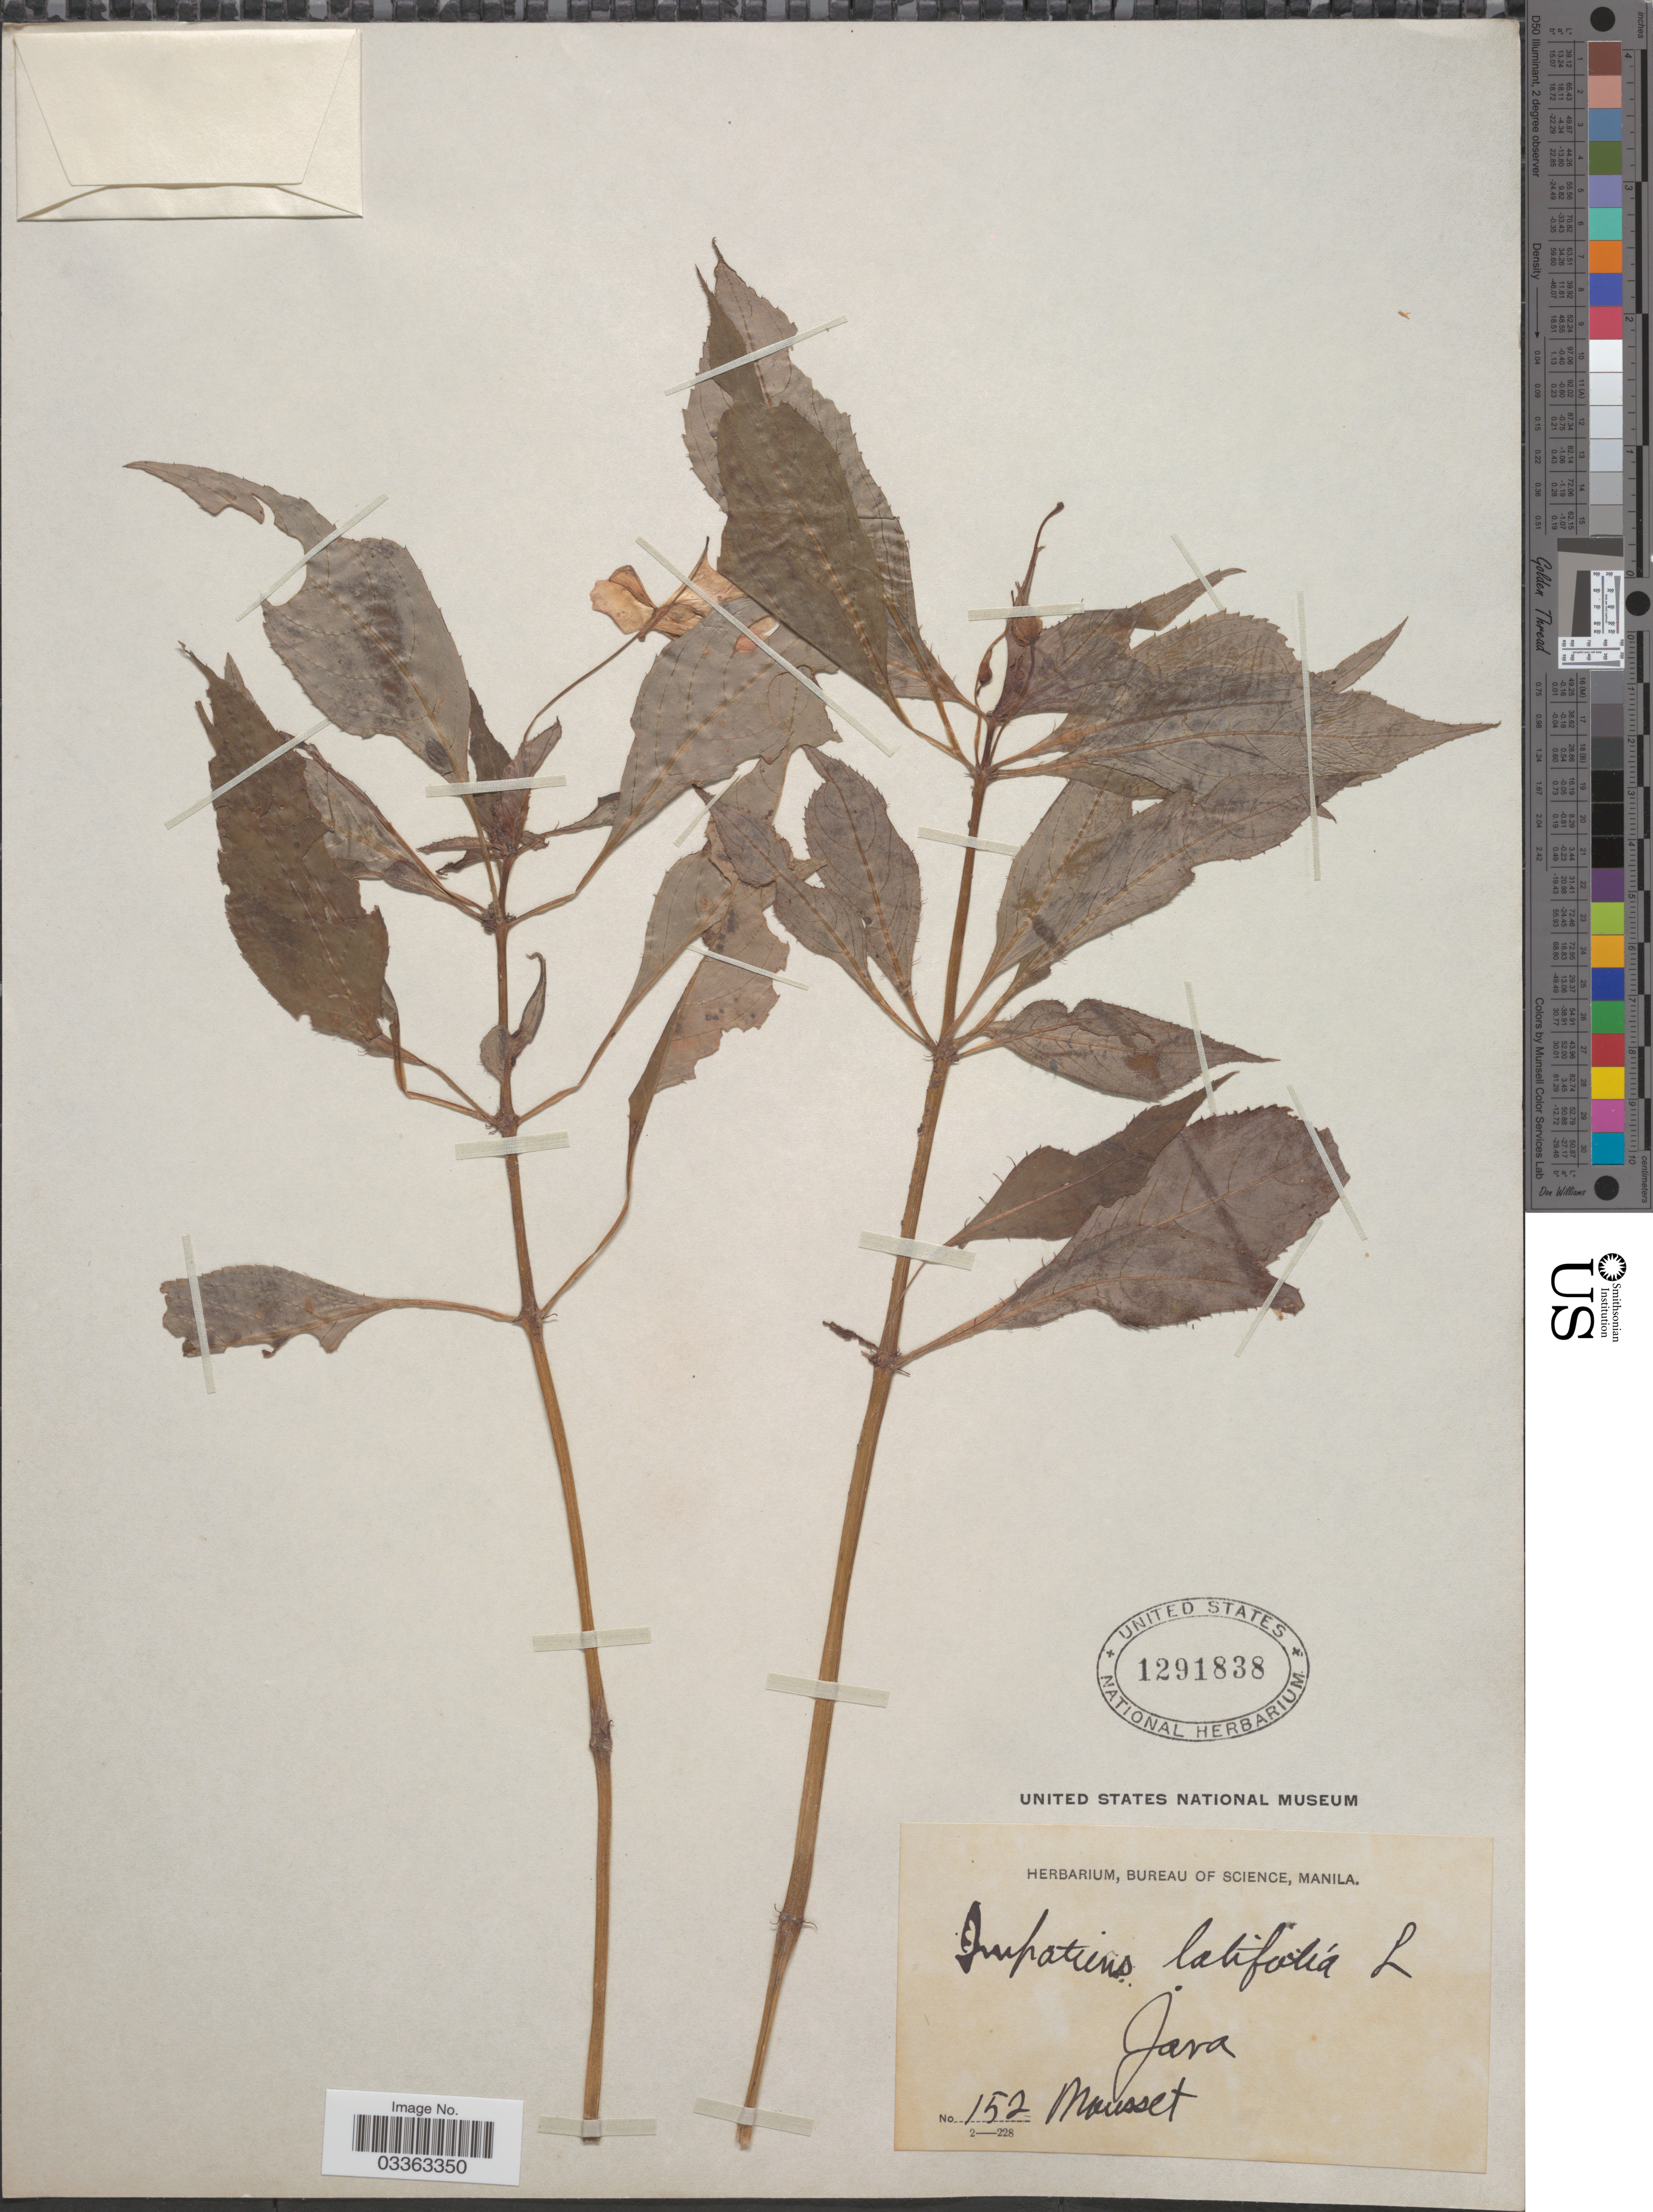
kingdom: Plantae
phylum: Tracheophyta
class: Magnoliopsida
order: Ericales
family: Balsaminaceae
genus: Impatiens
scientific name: Impatiens latifolia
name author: L.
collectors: Mousset, --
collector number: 152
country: Indonesia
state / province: Java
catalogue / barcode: US 1291838